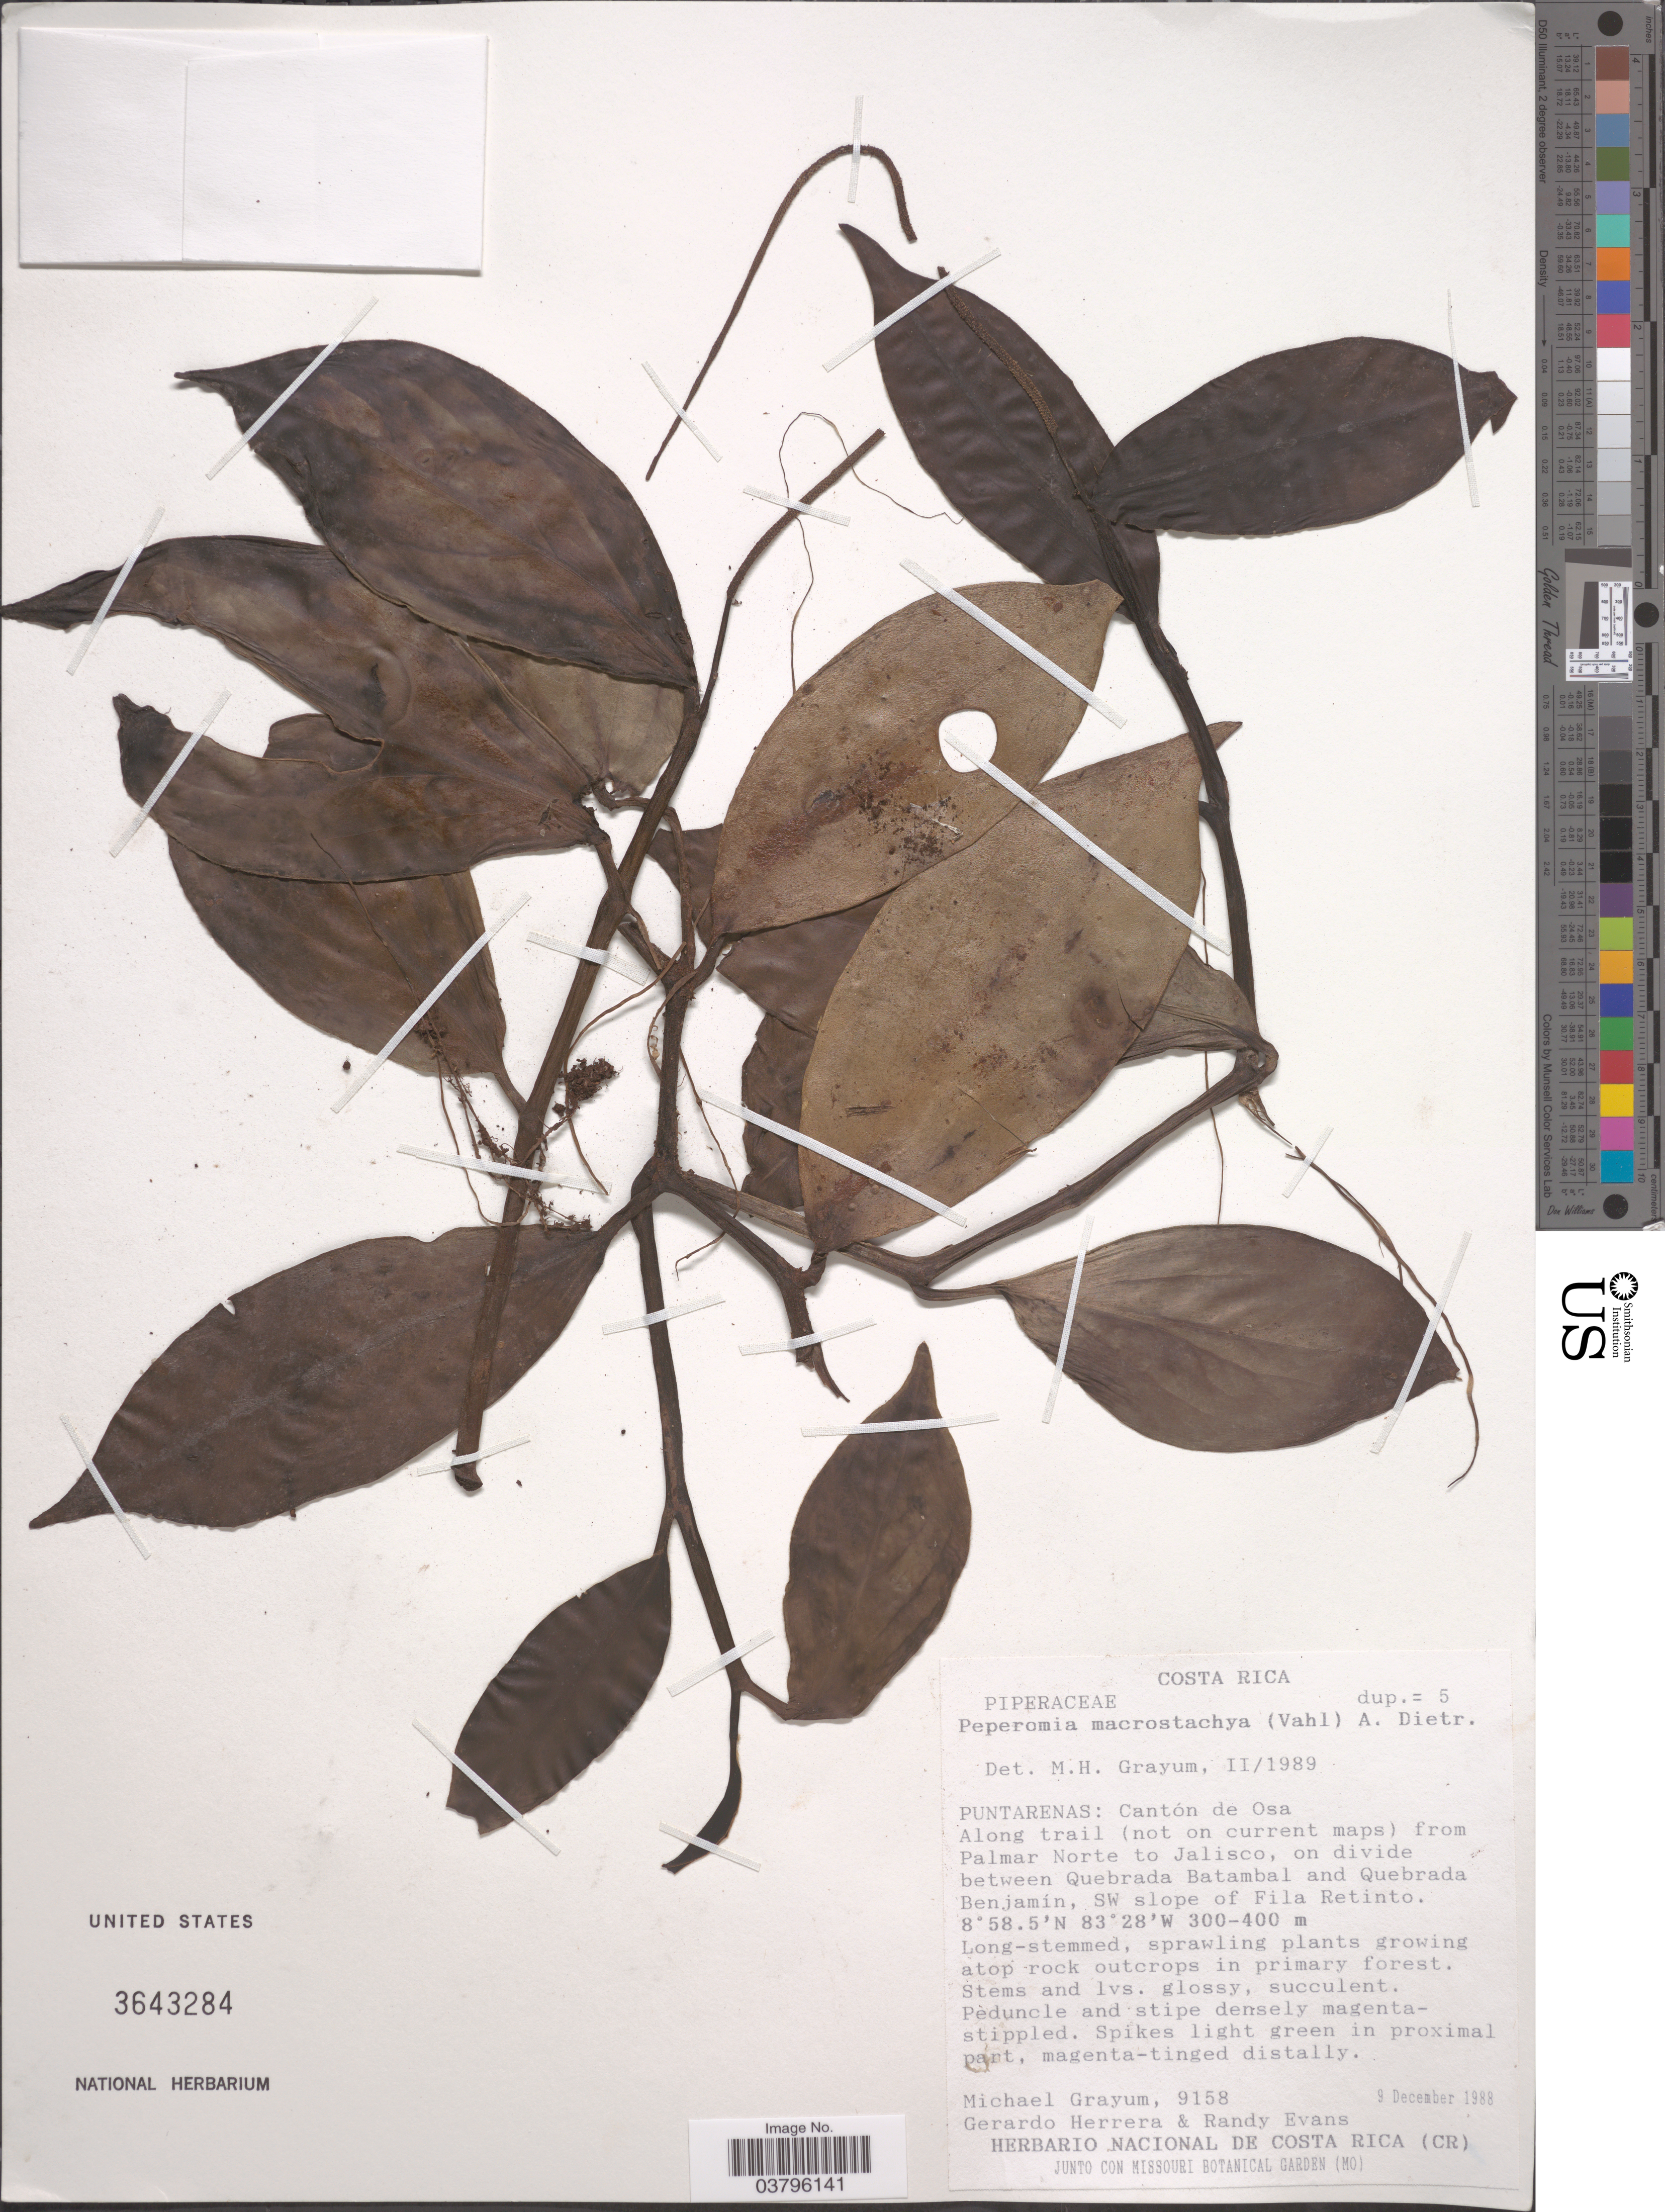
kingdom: Plantae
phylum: Tracheophyta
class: Magnoliopsida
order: Piperales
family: Piperaceae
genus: Peperomia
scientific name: Peperomia macrostachya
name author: (Vahl) A. Dietr.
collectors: M. H. Grayum, G. Herrera & R. Evans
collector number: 9158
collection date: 1988-12-09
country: Costa Rica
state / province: Puntarenas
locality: Cantón de Osa. Along trail (not on current maps) from Palmar Norte to Jalisco, on divide between Quebrada Batambal and Quebrada Benjamín, SW slope of Fila Retinto.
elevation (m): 300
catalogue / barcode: US 3643284